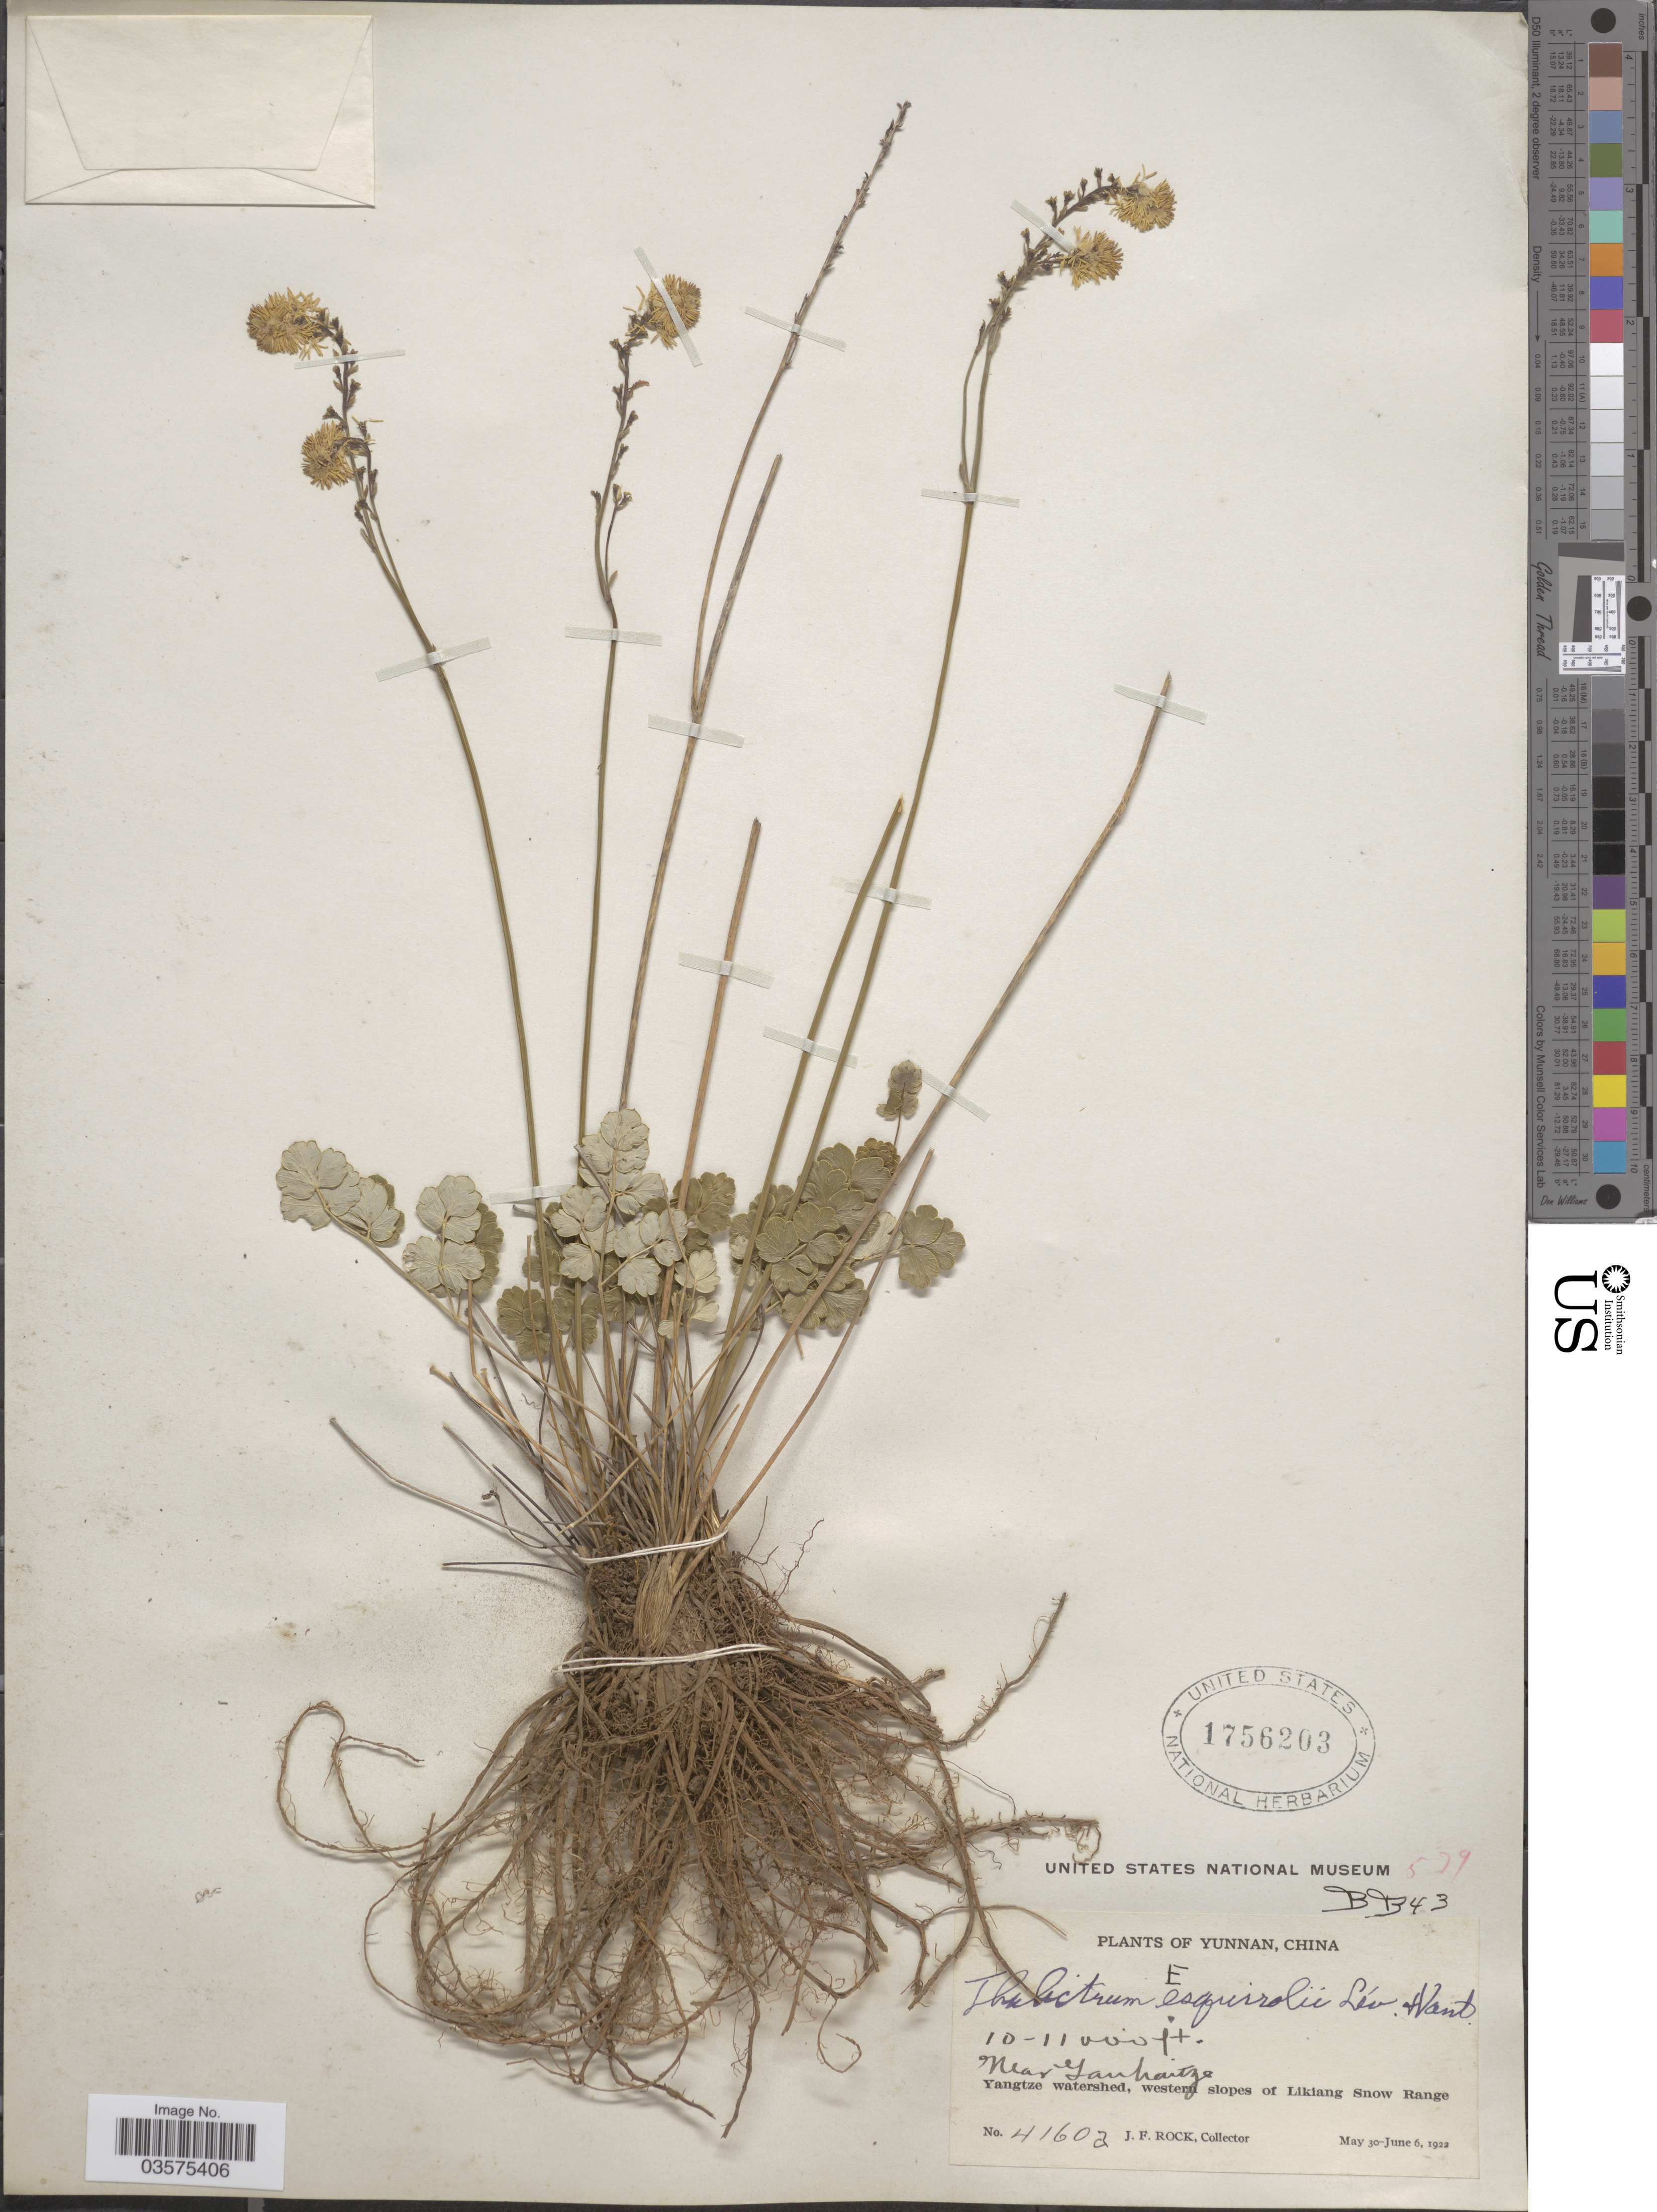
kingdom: Plantae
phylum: Tracheophyta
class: Magnoliopsida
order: Ranunculales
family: Ranunculaceae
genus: Thalictrum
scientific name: Thalictrum esquirolii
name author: H. Lév. & Vaniot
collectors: J. Rock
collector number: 41603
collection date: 1922-05-30/1922-06-06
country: China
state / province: Yunnan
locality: Near Yanhaitza. Yangtze watershed, western slopes of Likiang Snow Range.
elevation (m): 3048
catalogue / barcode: US 1756203